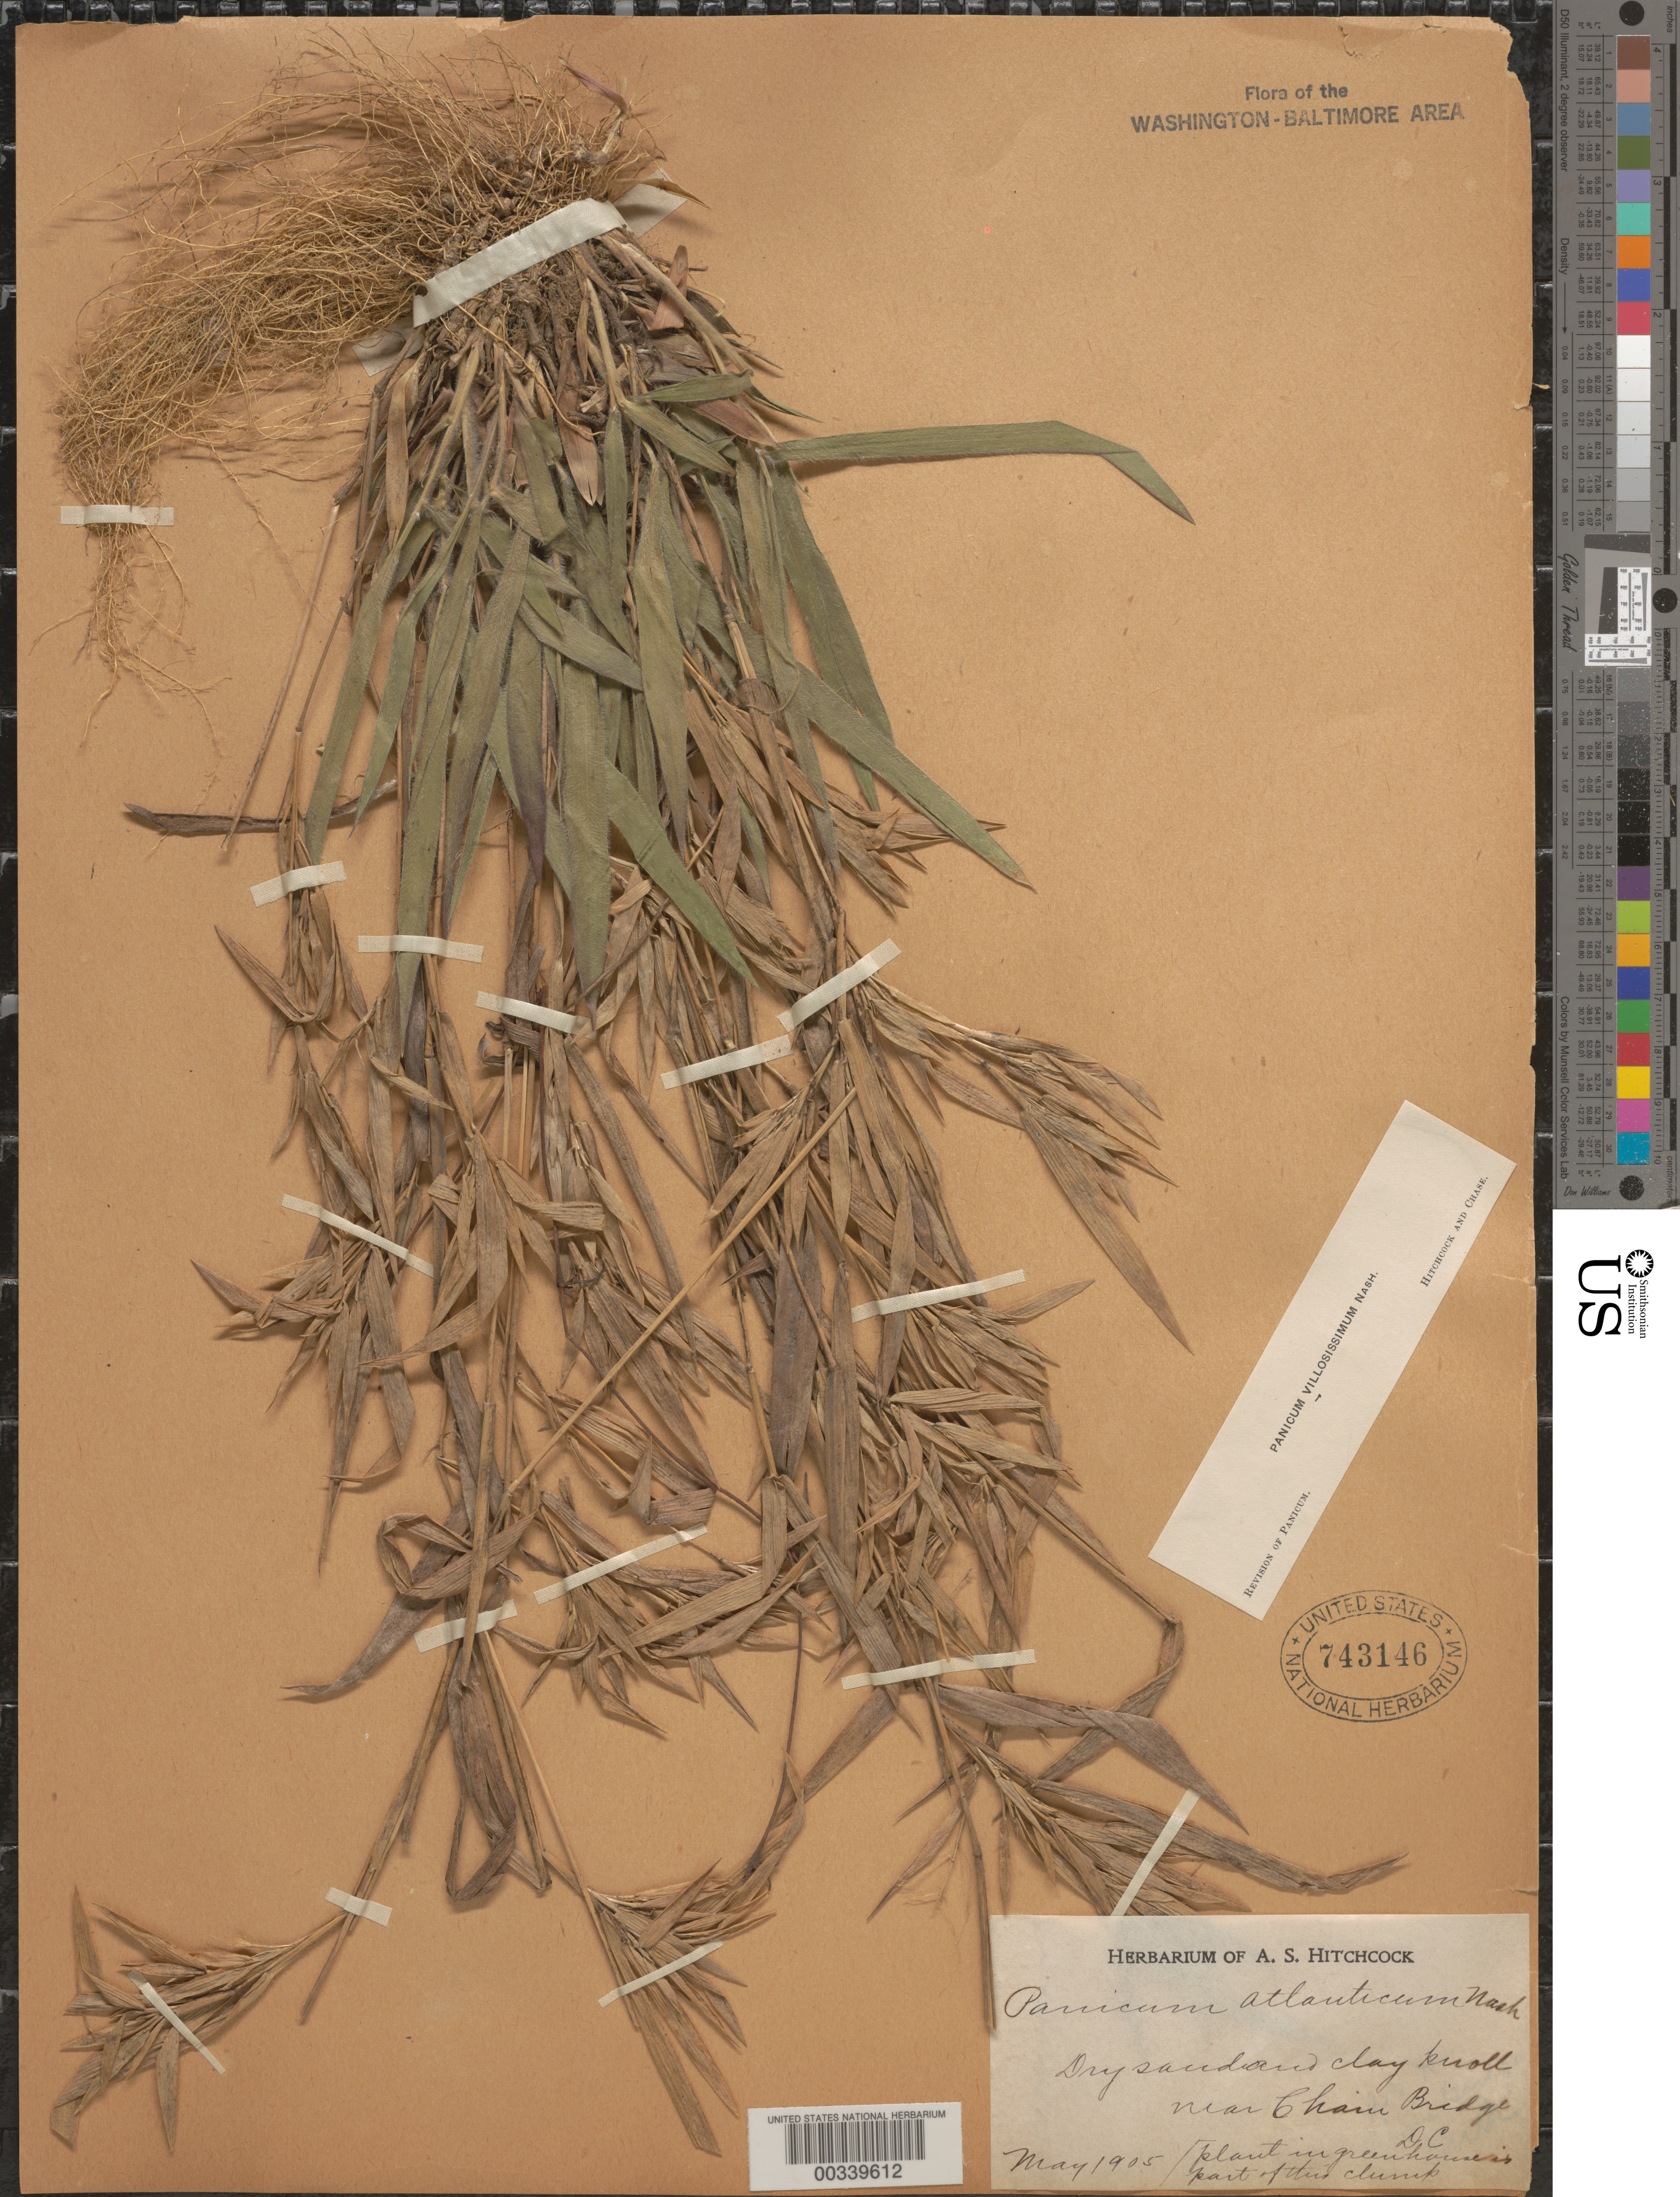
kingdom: Plantae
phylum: Tracheophyta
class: Liliopsida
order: Poales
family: Poaceae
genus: Dichanthelium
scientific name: Dichanthelium ovale subsp. villosissimum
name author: (Nash) Freckmann & Lelong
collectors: A. S. Hitchcock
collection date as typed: May 1905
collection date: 1905-05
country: United States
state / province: District of Columbia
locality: Near Chain Bridge C. and O. Canal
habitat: Dry sand and clay knoll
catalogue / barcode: US 743146